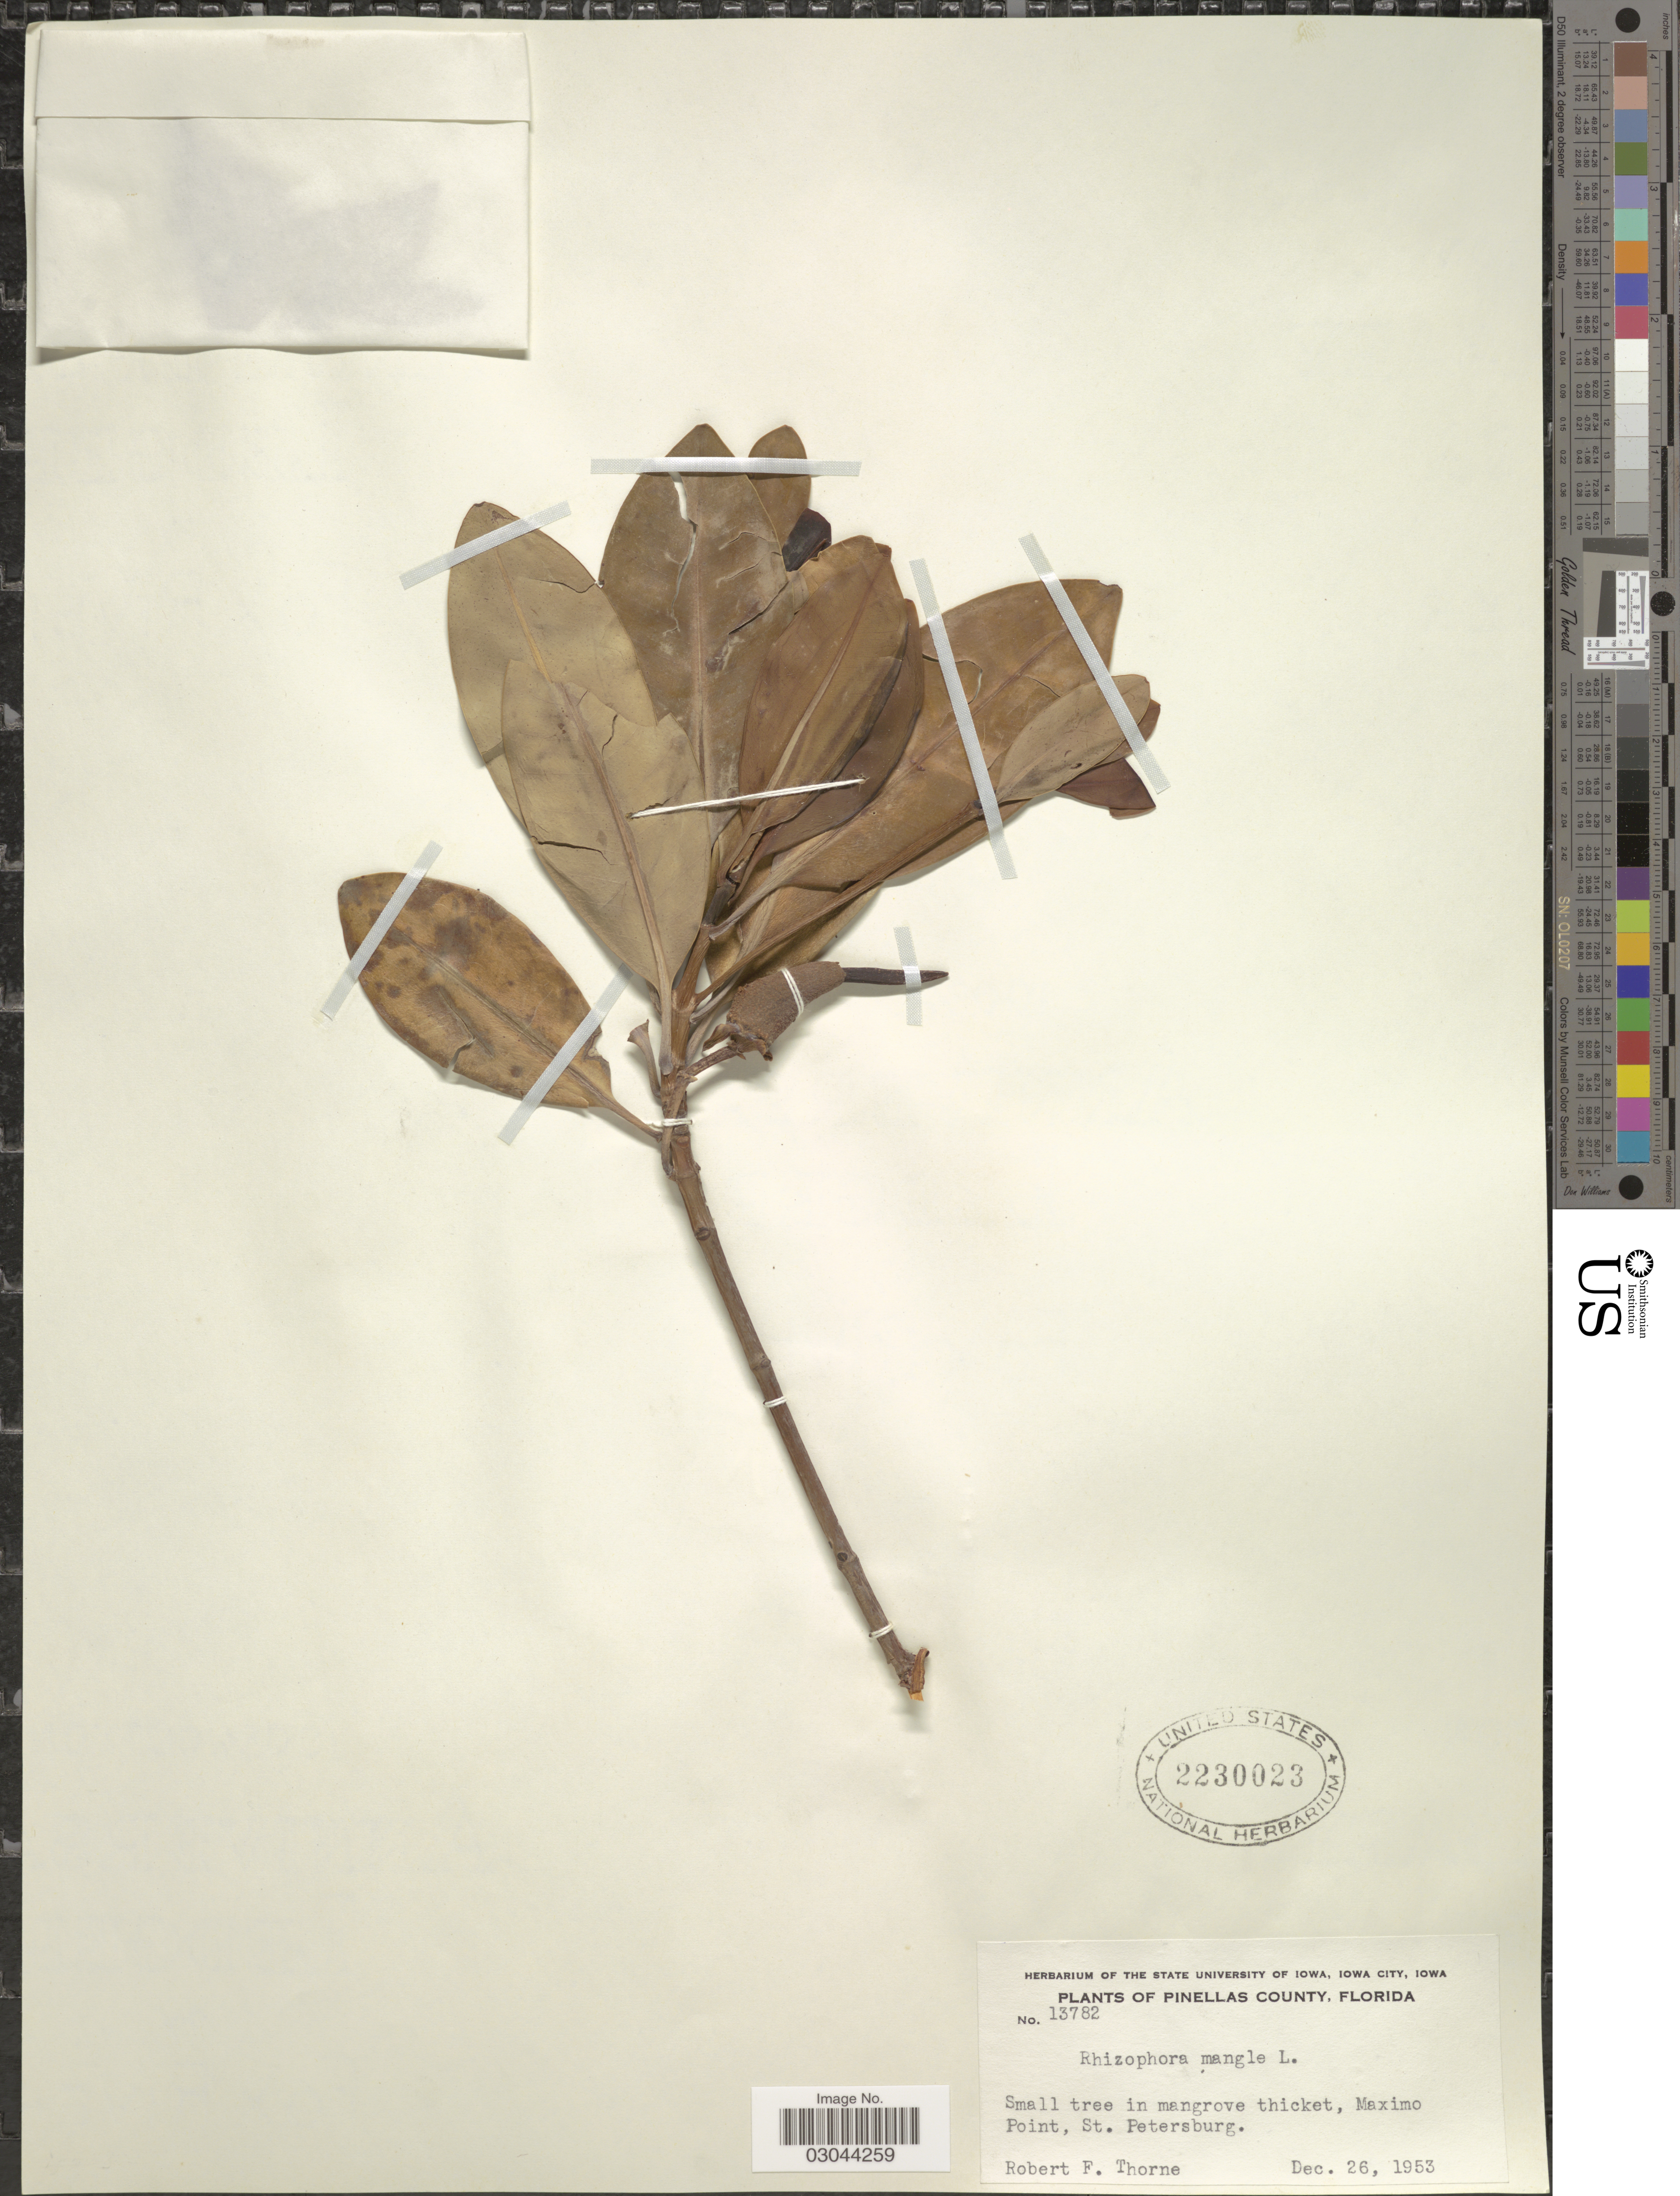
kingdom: Plantae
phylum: Tracheophyta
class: Magnoliopsida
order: Malpighiales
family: Rhizophoraceae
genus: Rhizophora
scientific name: Rhizophora mangle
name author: L.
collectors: R. F. Thorne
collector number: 13782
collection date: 1953-12-26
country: United States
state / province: Florida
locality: Pinellas County. Maximo Point, St. Petersburg.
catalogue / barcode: US 2230023